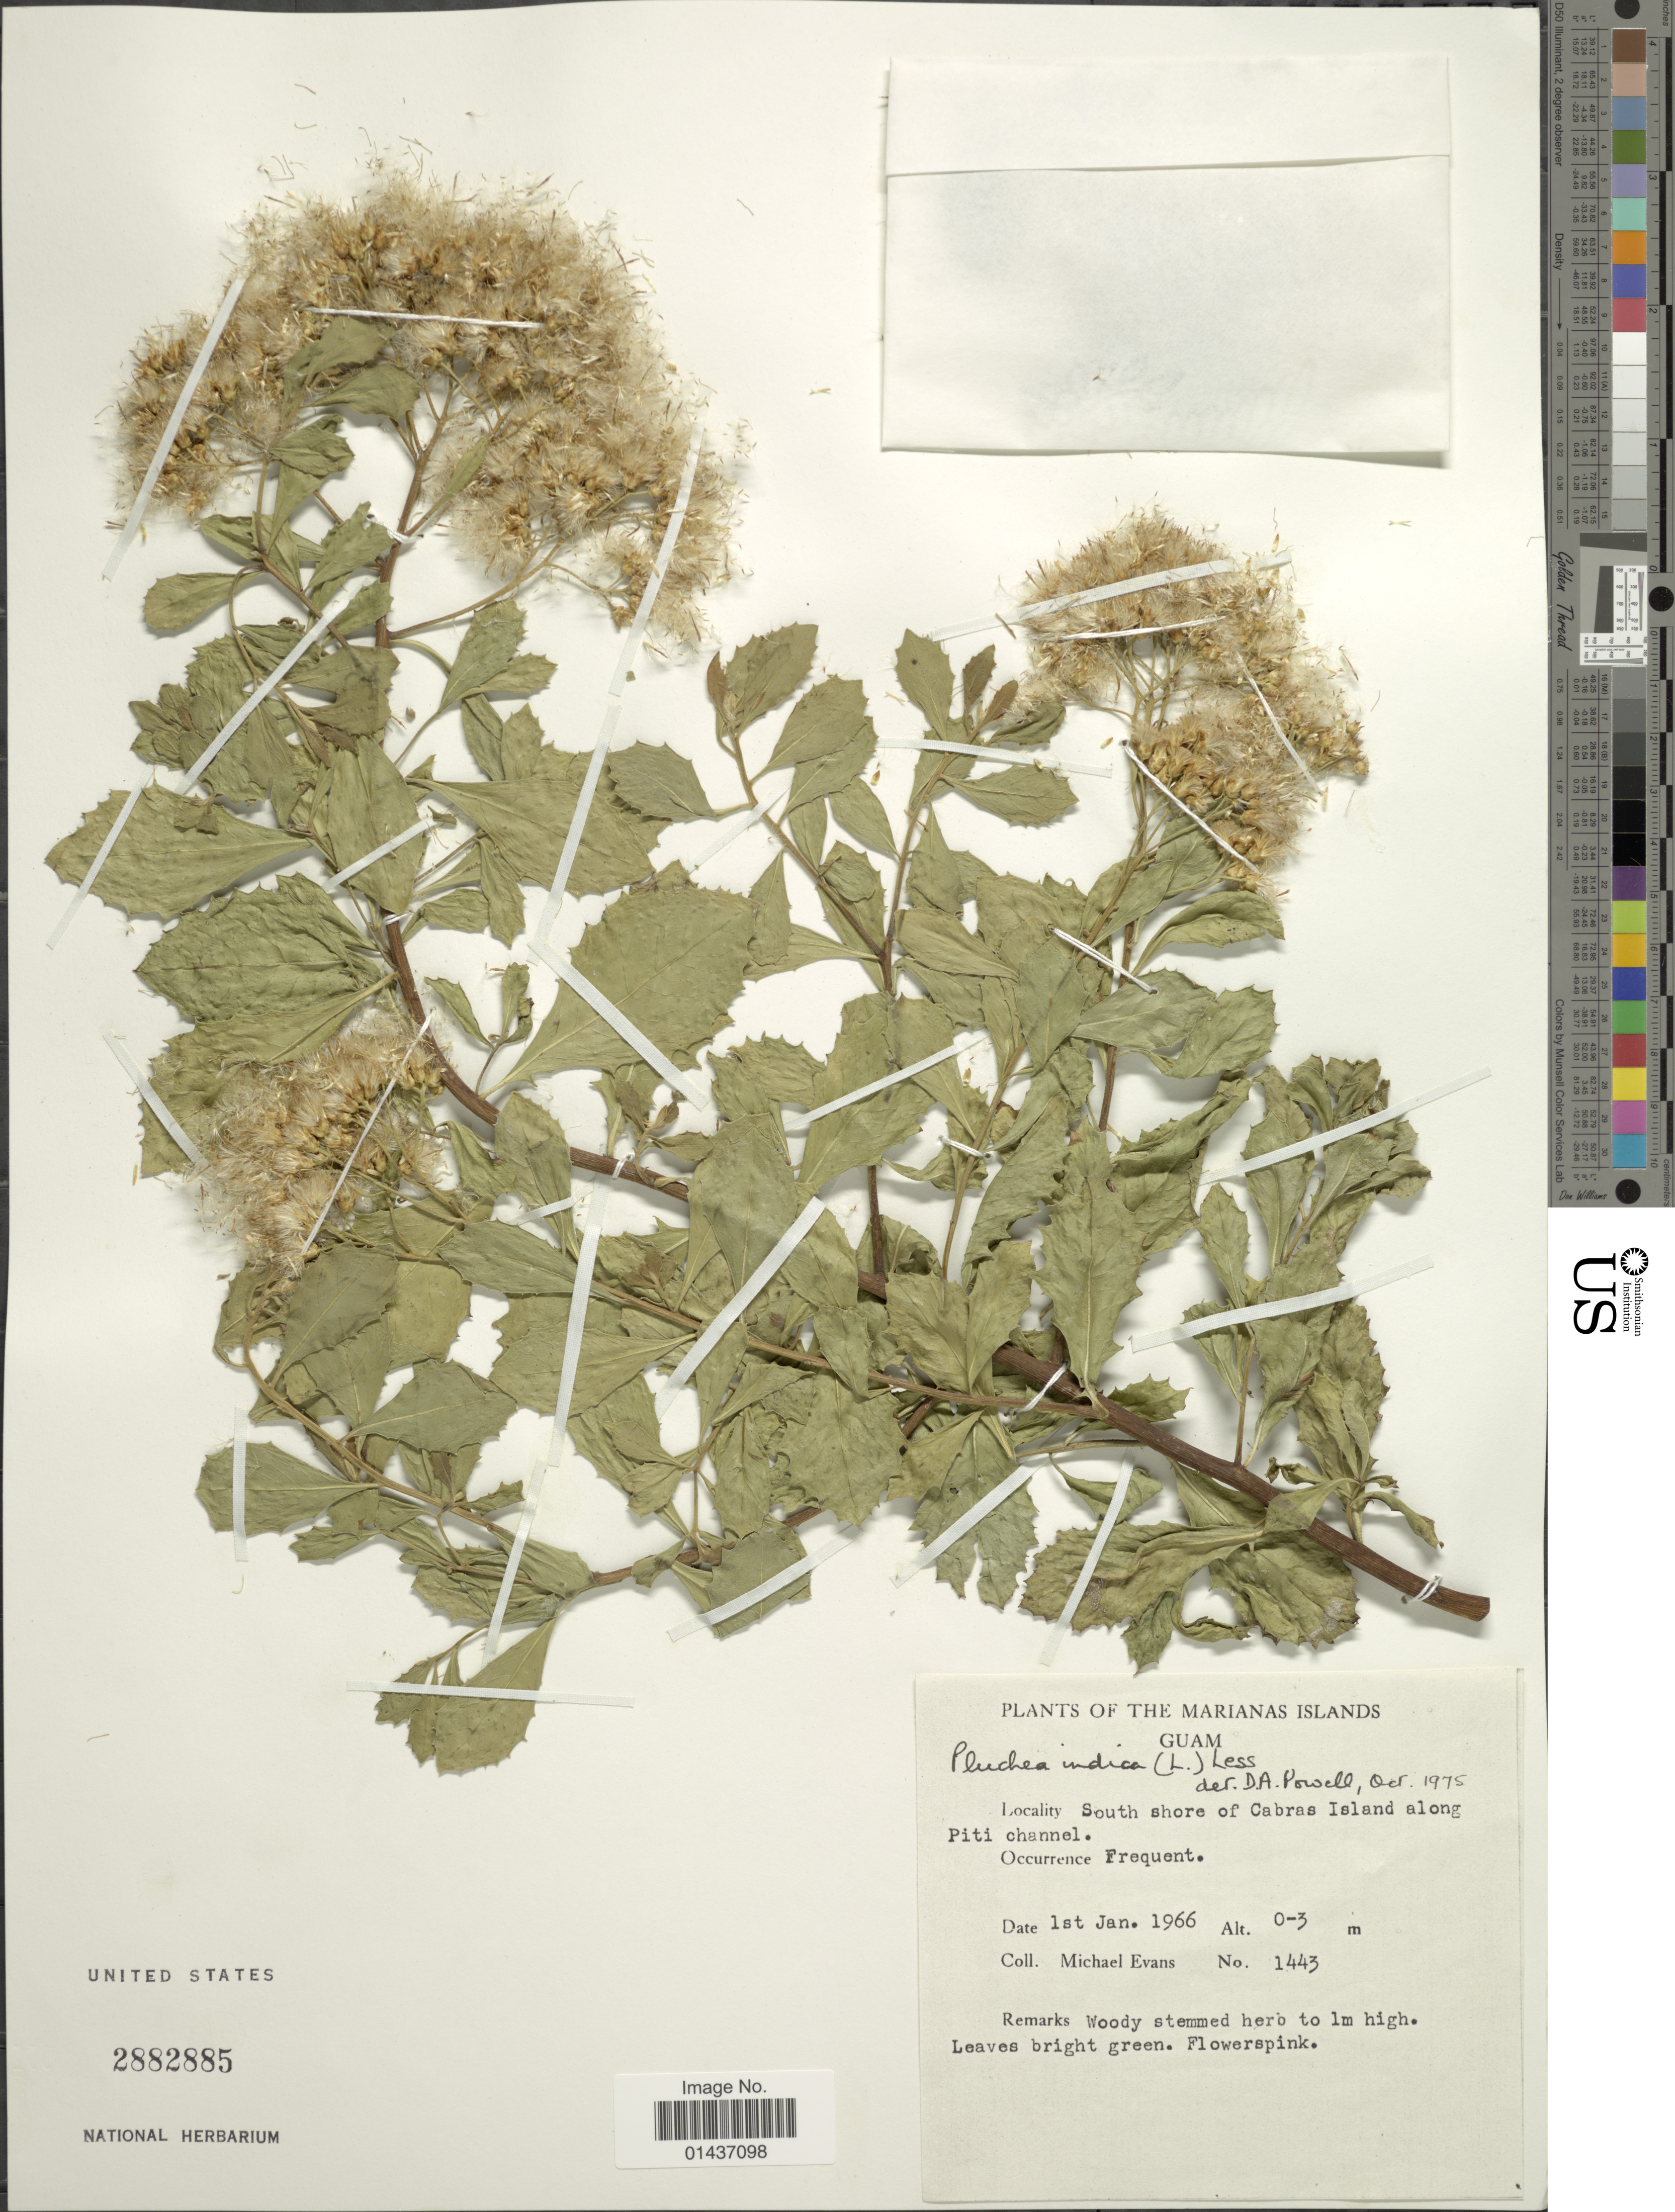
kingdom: Plantae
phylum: Tracheophyta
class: Magnoliopsida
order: Asterales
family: Asteraceae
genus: Pluchea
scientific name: Pluchea indica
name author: (L.) Less.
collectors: M. Evans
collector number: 1443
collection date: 1966-01-01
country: Guam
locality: The Marianas Islands, South shore of Cabras Island along Piti channel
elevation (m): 0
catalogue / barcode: US 2882885